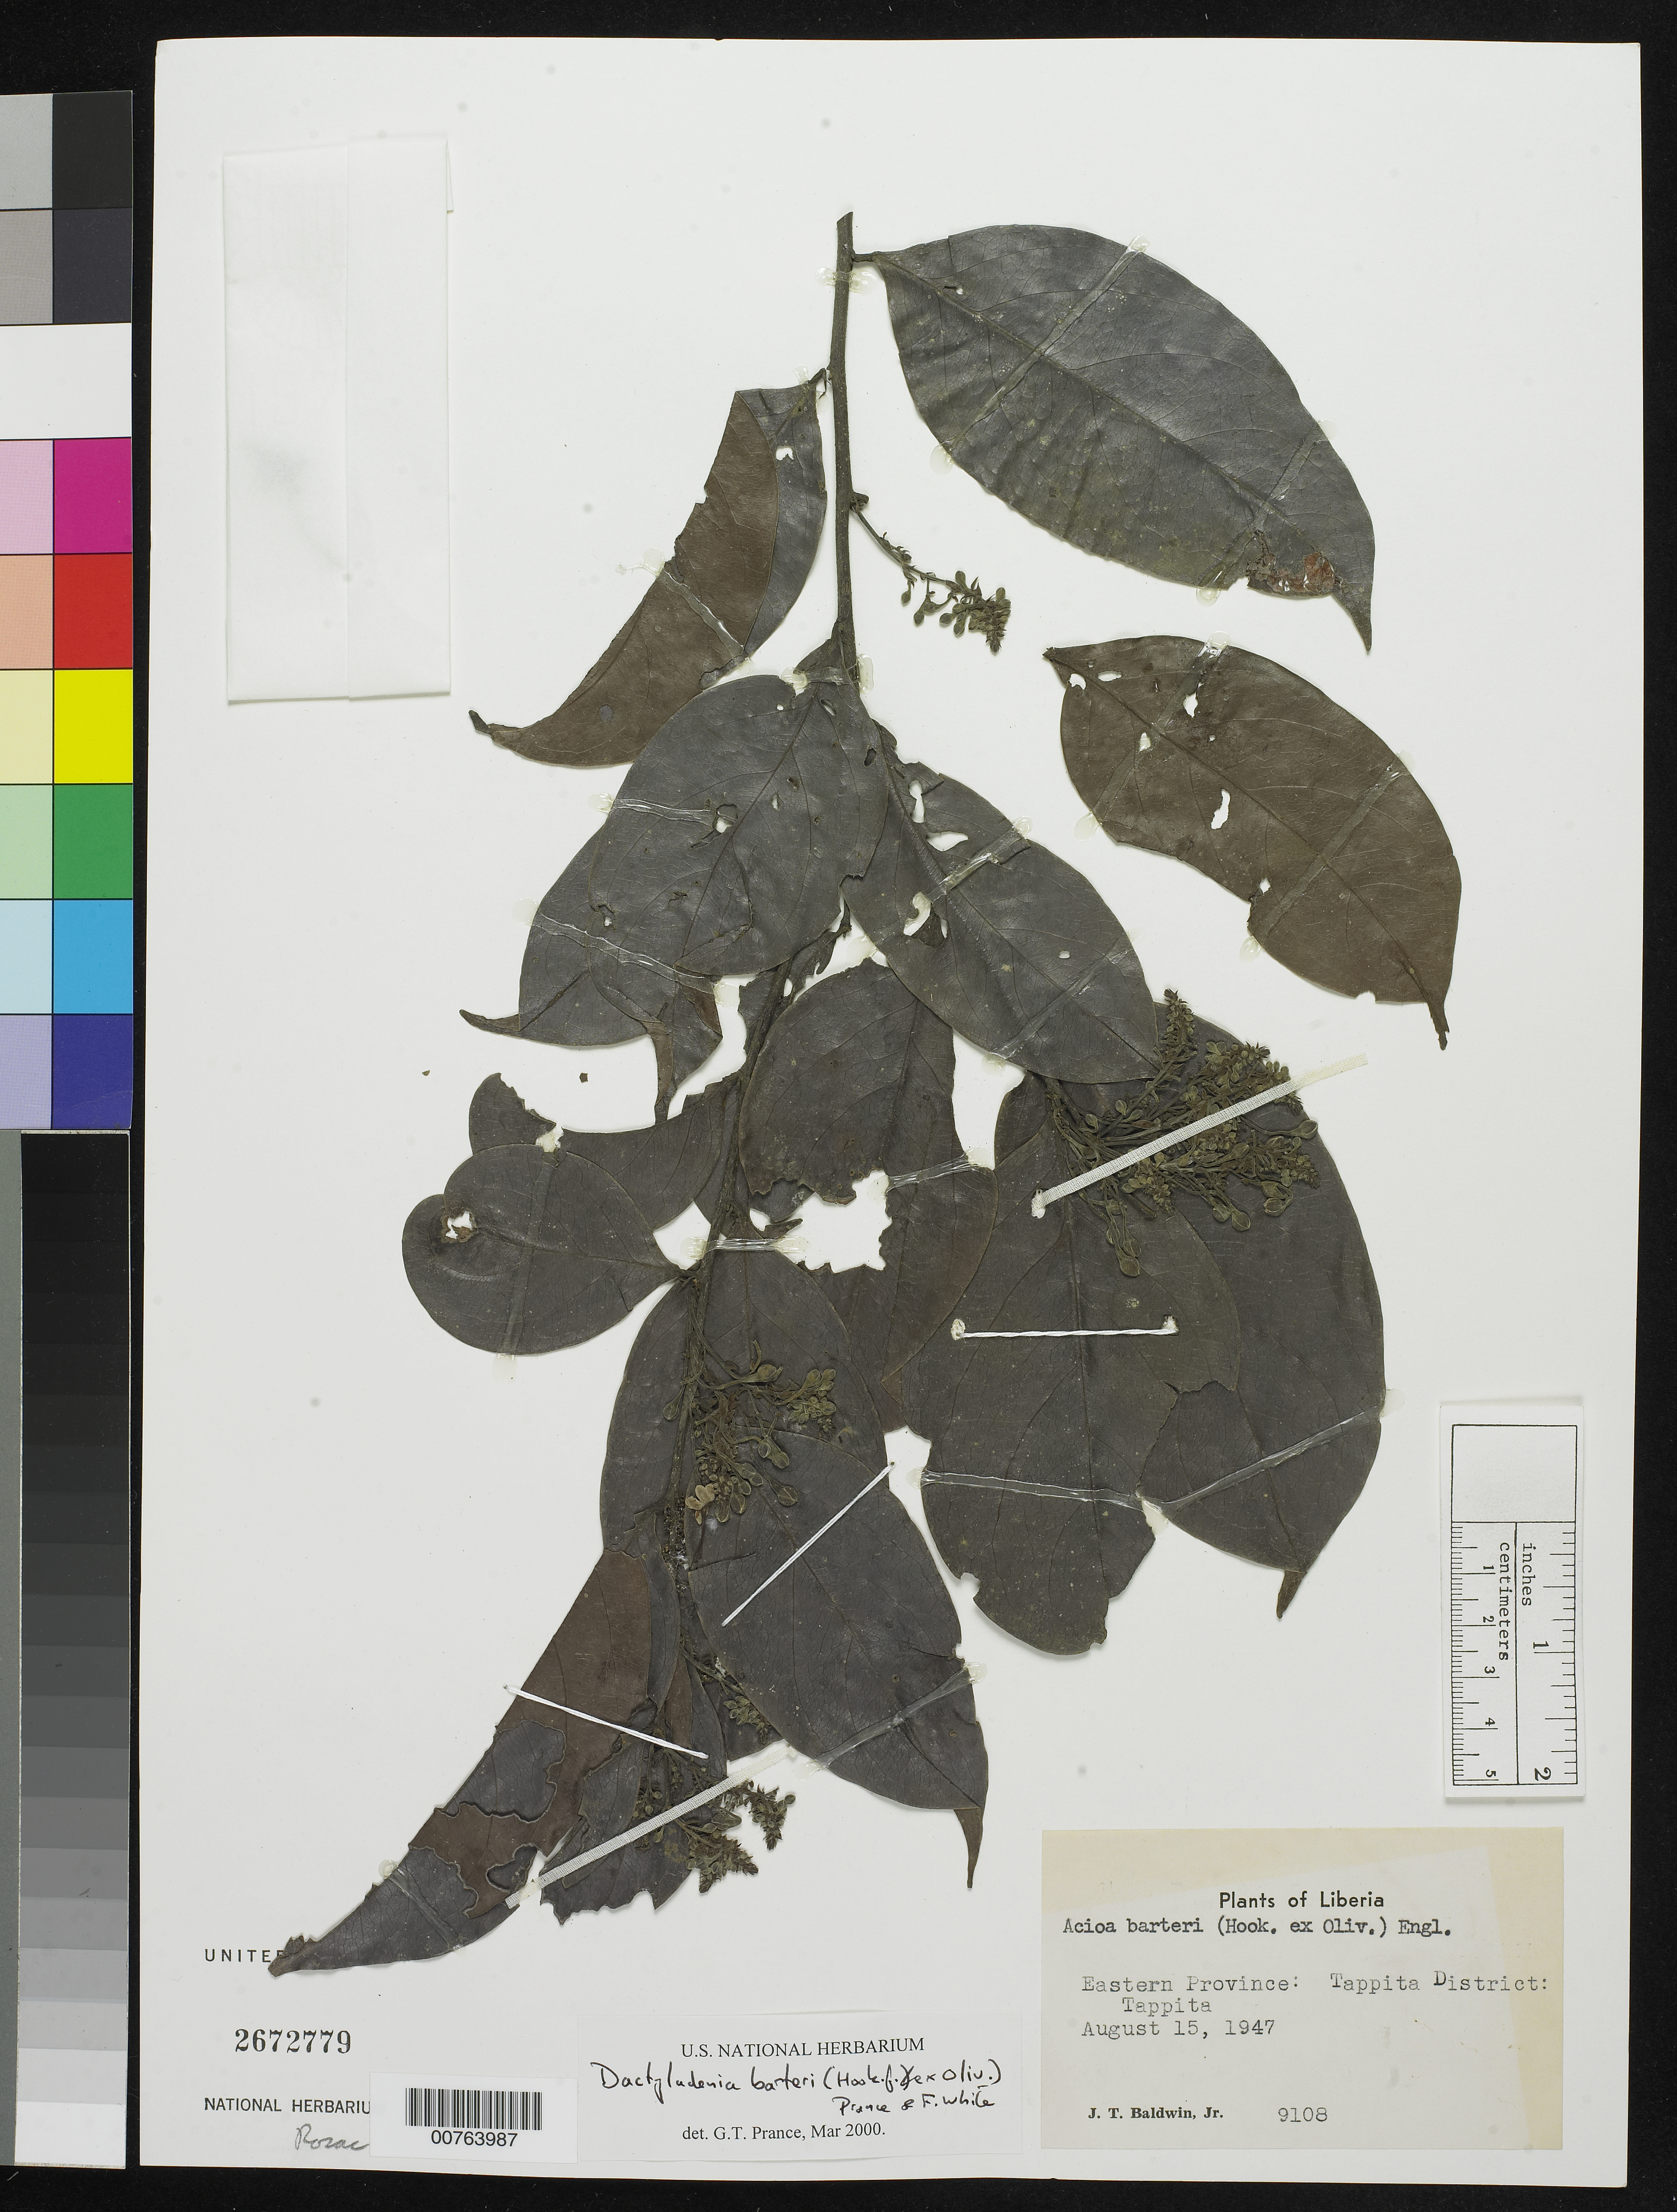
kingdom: Plantae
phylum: Tracheophyta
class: Magnoliopsida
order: Malpighiales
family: Chrysobalanaceae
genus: Dactyladenia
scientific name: Dactyladenia barteri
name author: (Hook. f. ex Oliv.) Prance & F. White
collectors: J. T. Baldwin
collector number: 9108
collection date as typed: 15 Aug 1947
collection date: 1947-08-15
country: Liberia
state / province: Nimba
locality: Eastern Province: Tappita District: Tappita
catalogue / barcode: US 2672779